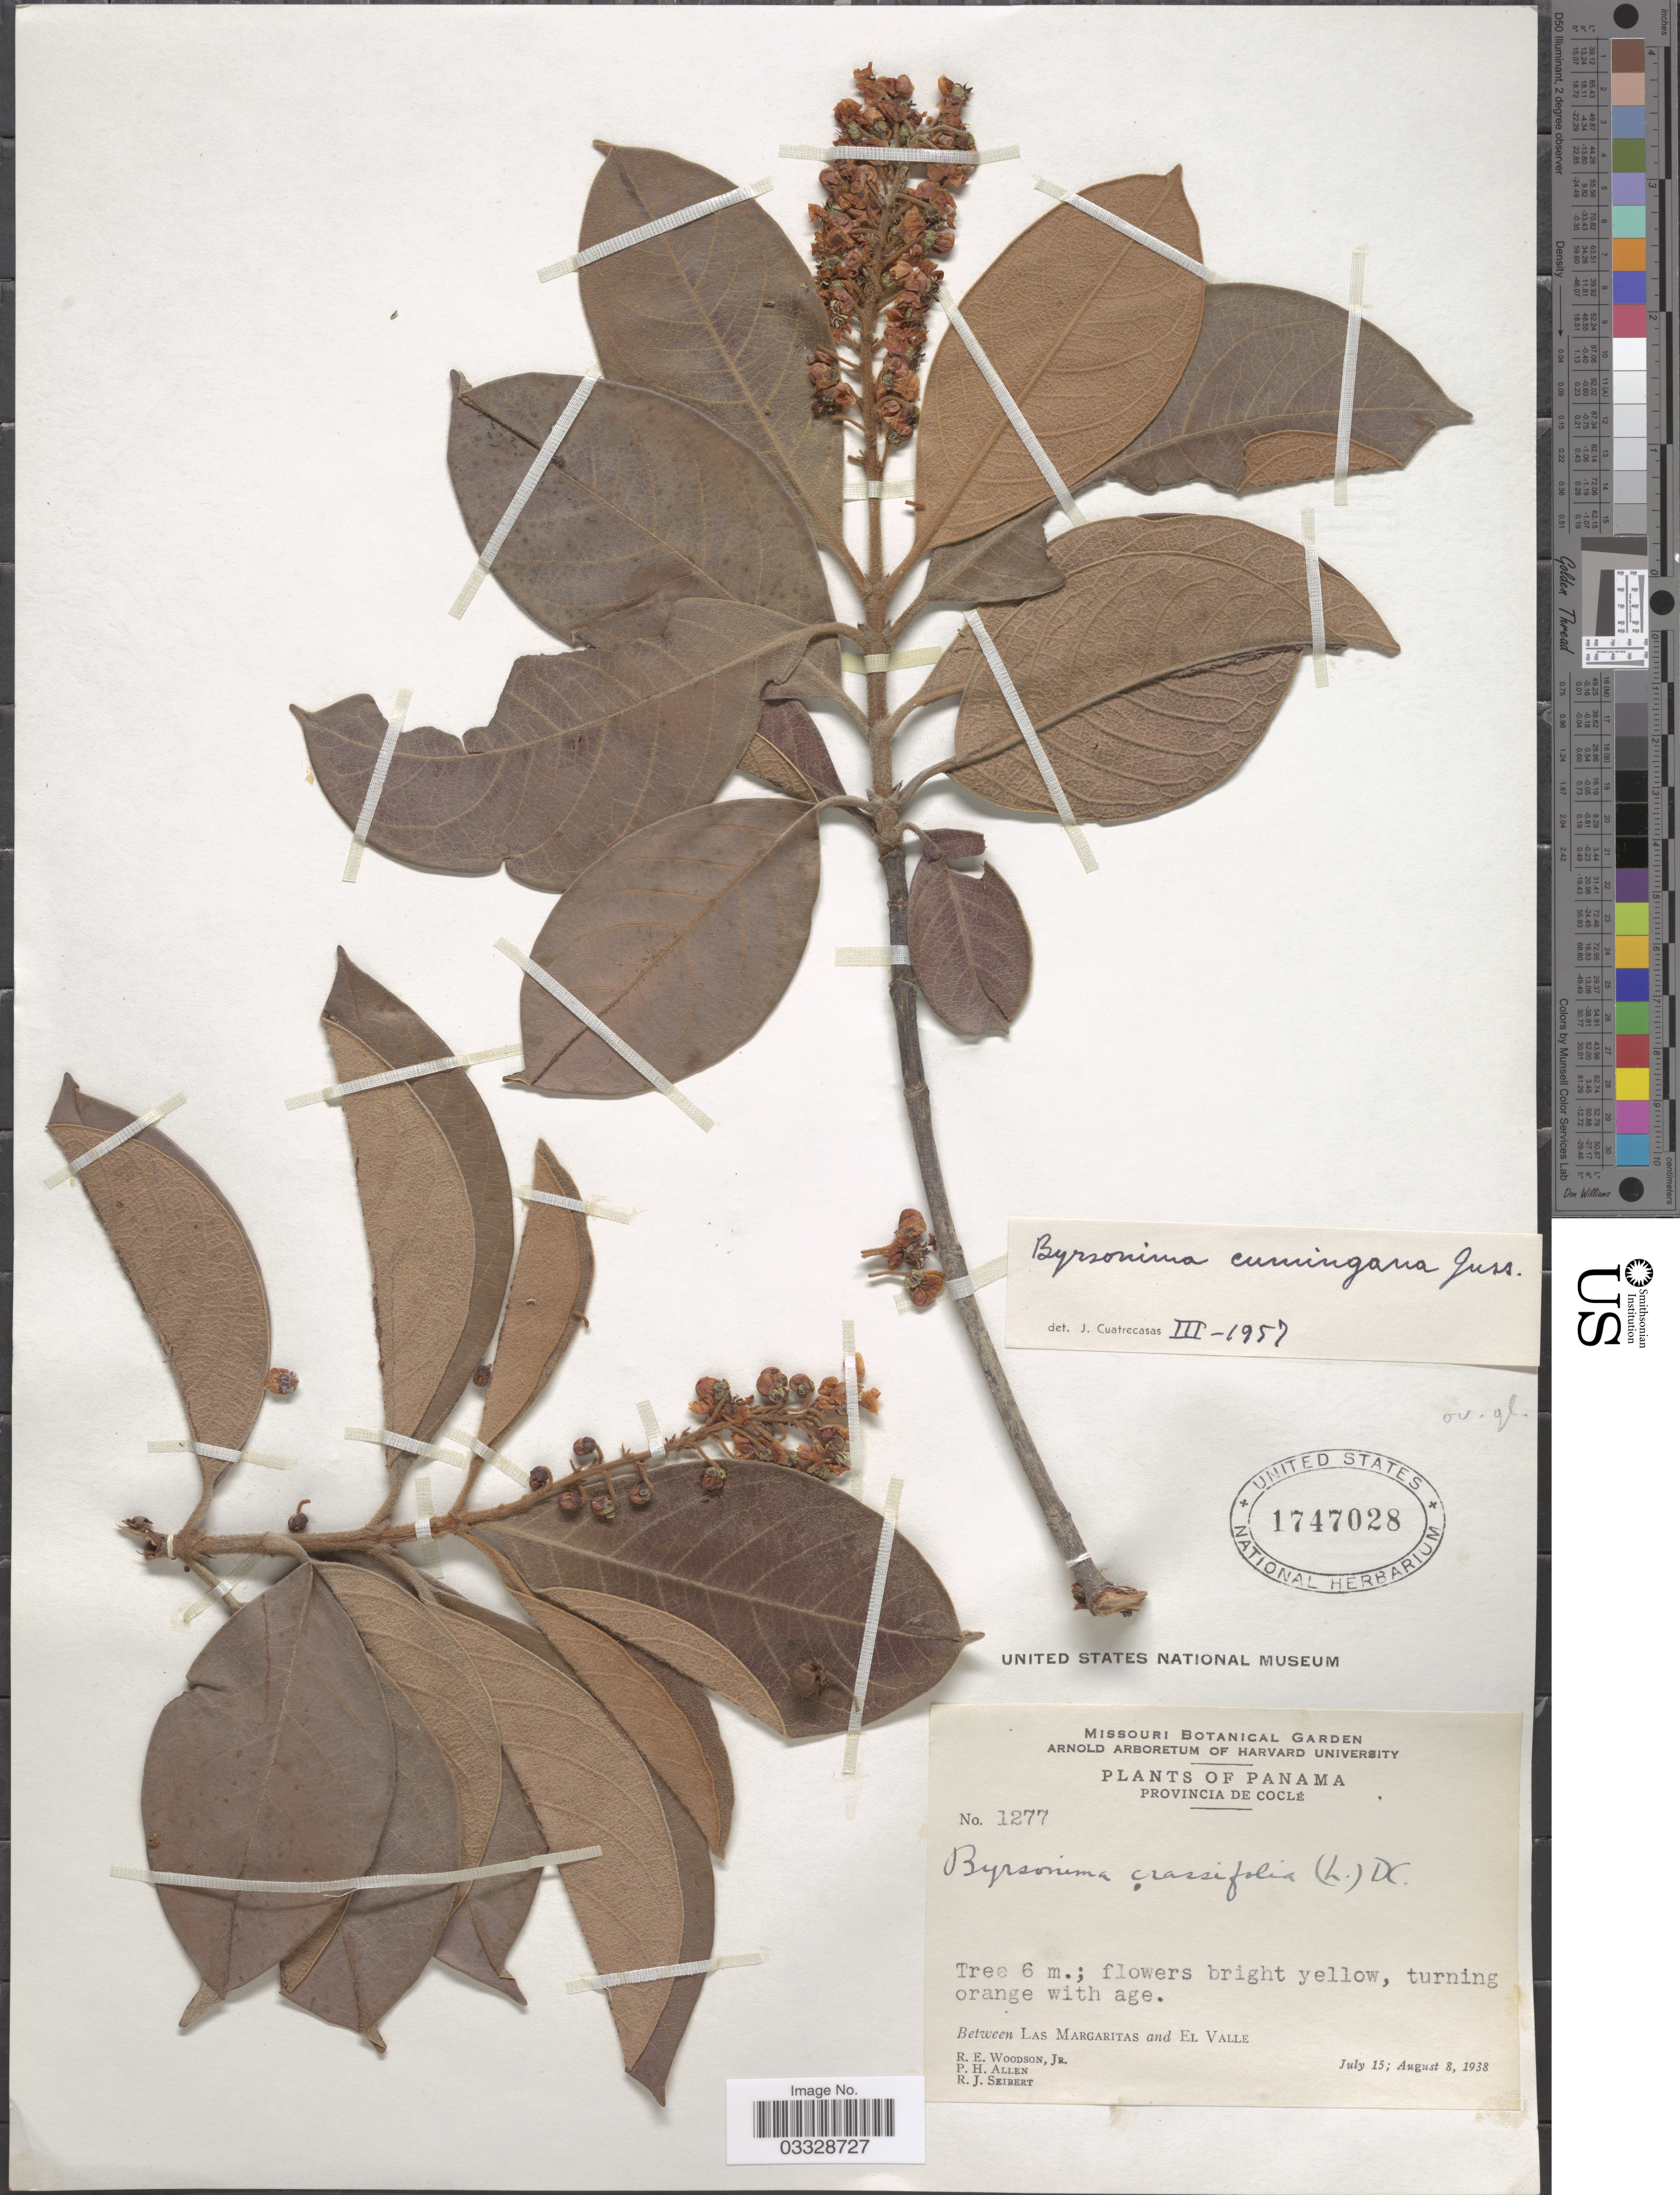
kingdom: Plantae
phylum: Tracheophyta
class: Magnoliopsida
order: Malpighiales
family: Malpighiaceae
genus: Byrsonima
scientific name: Byrsonima crassifolia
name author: (L.) Kunth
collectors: R. E. Woodson, P. H. Allen & R. J. Seibert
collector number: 1277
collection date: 1938-07-15/1938-08-08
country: Panama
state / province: Coclé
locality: Between Las Margaritas and El Valle.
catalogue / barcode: US 1747028